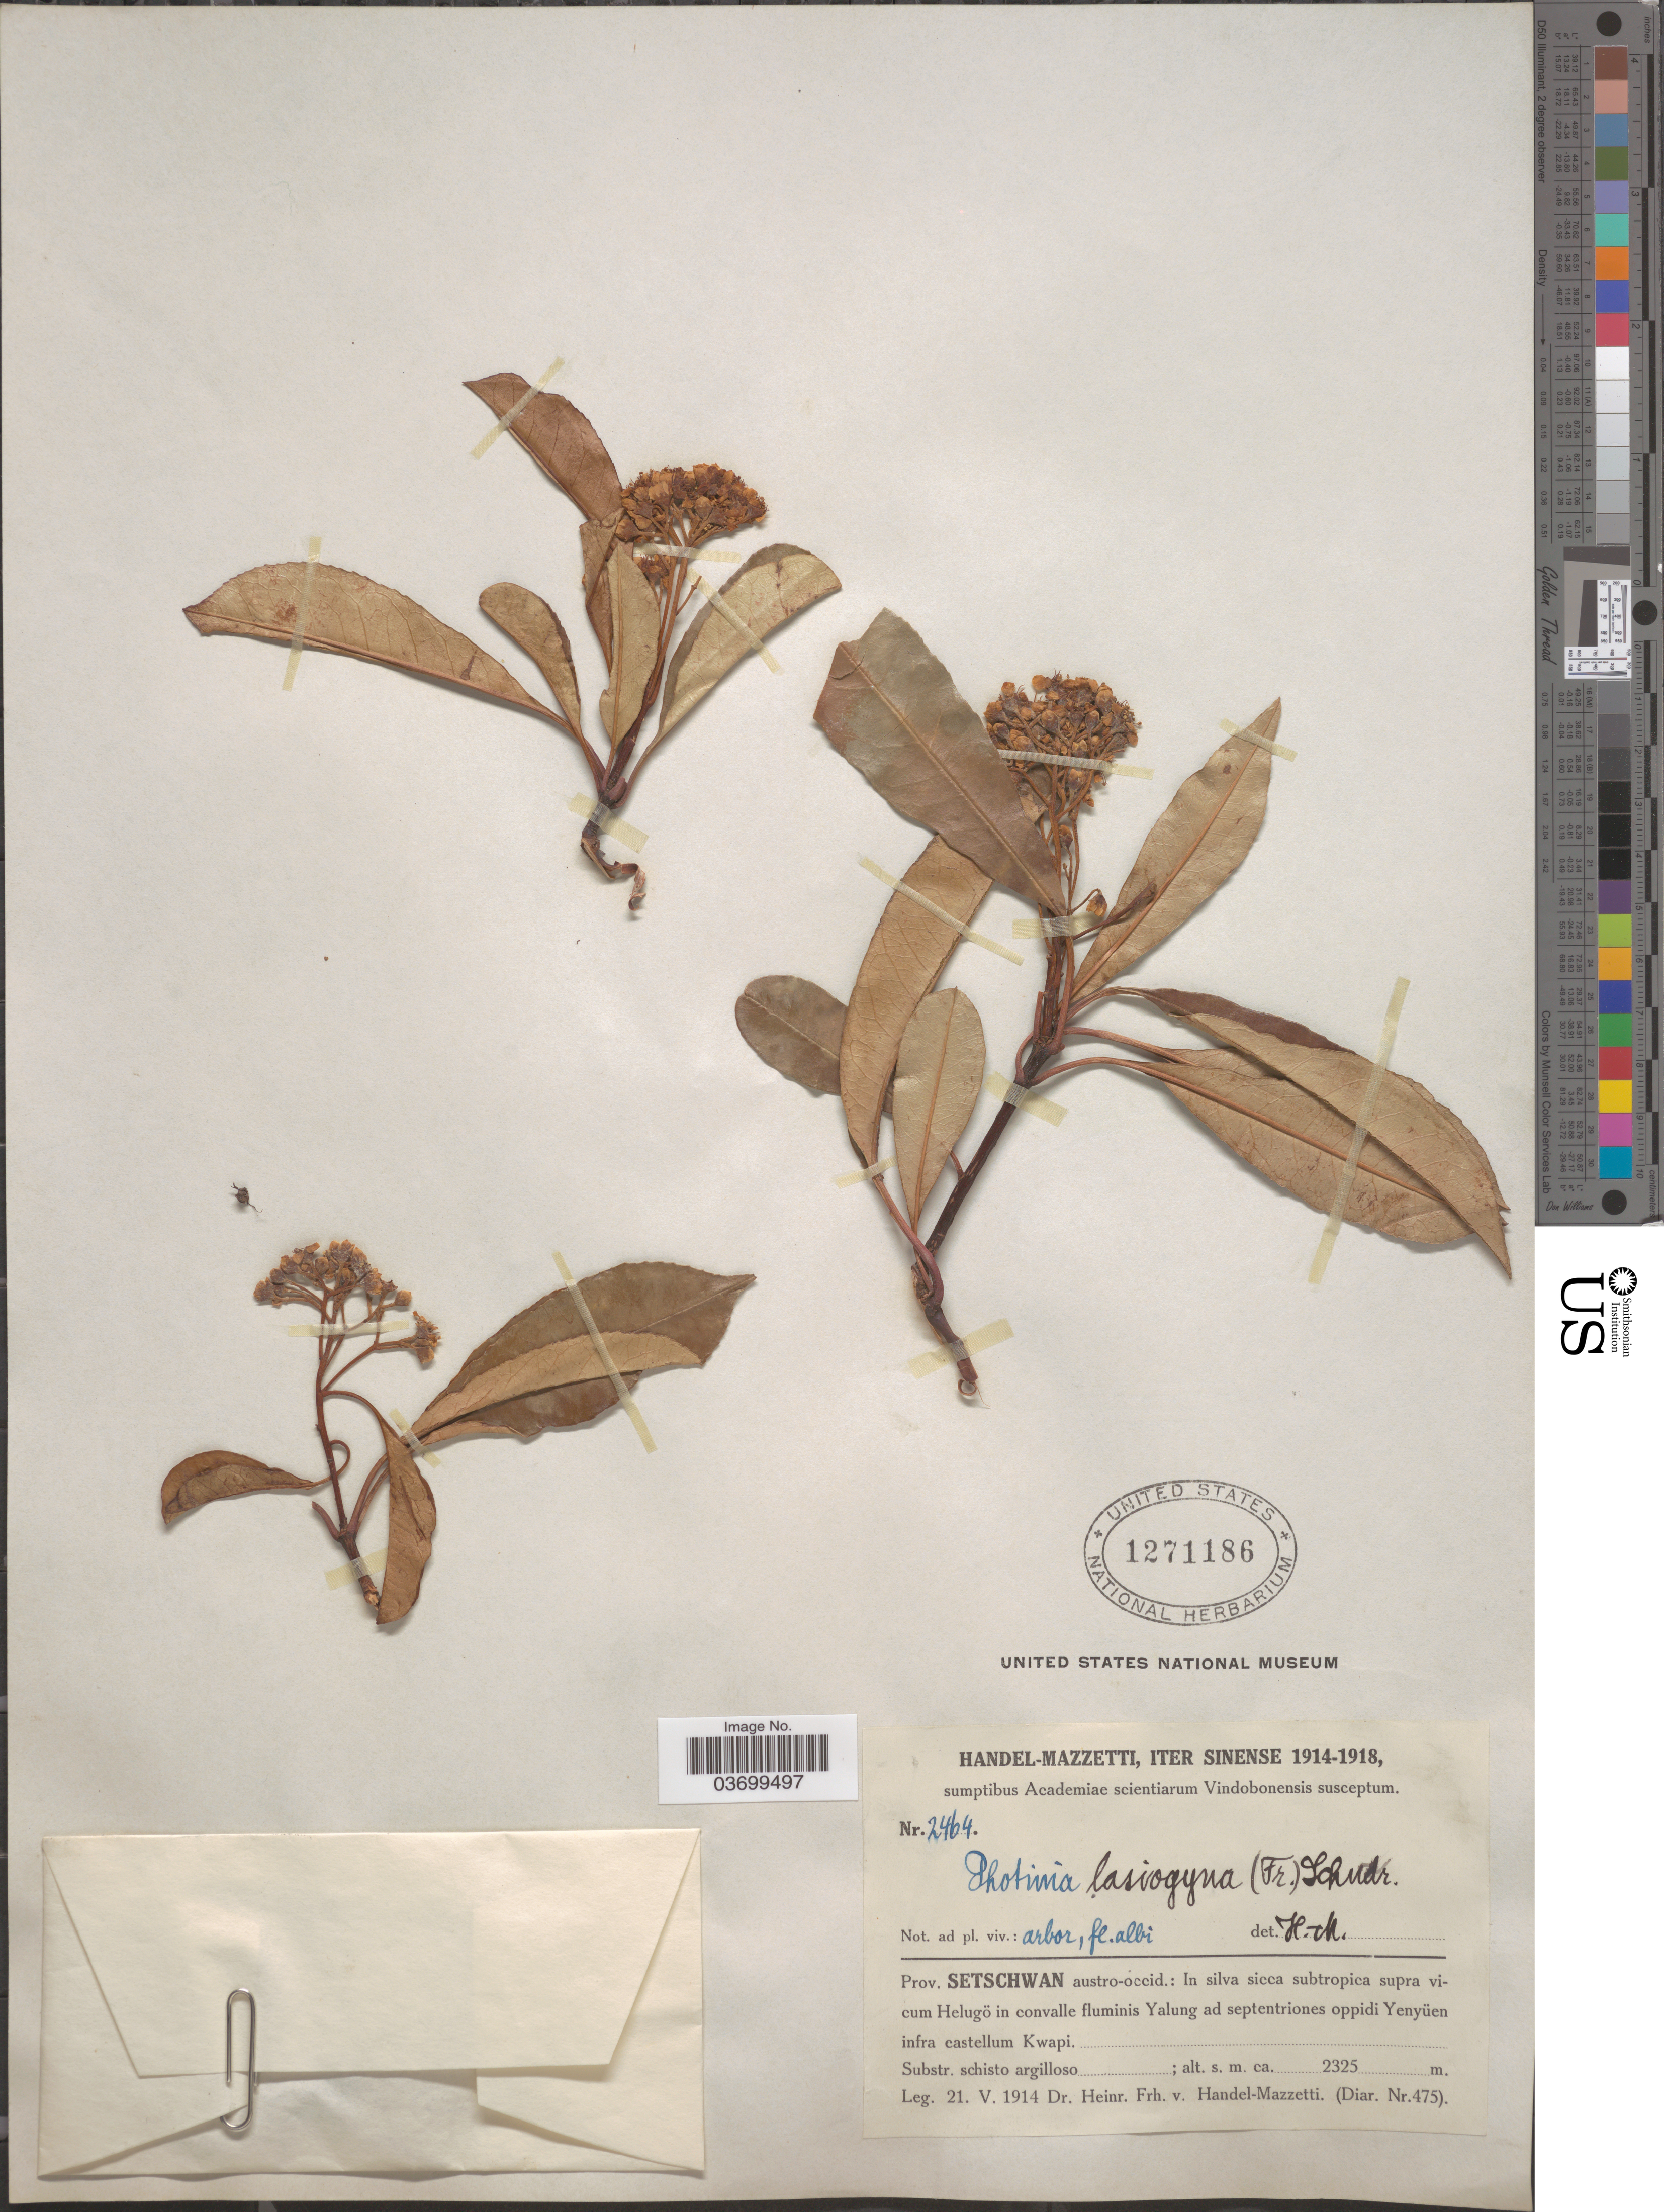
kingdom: Plantae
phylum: Tracheophyta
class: Magnoliopsida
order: Rosales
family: Rosaceae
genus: Photinia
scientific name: Photinia lasiogyna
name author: (Franch.) C.K. Schneid.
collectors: H. Handel-Mazzetti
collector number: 2464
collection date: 1914-05-21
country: China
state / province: Sichuan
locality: Iter Sinense. Prov. Setschwan austro-occid.: In silva sicca subtropica supra vicum Helugö in convalle fluminis Yalung ad septentriones oppidi Yenyüen infra castellum Kwapi.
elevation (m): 2325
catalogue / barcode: US 1271186